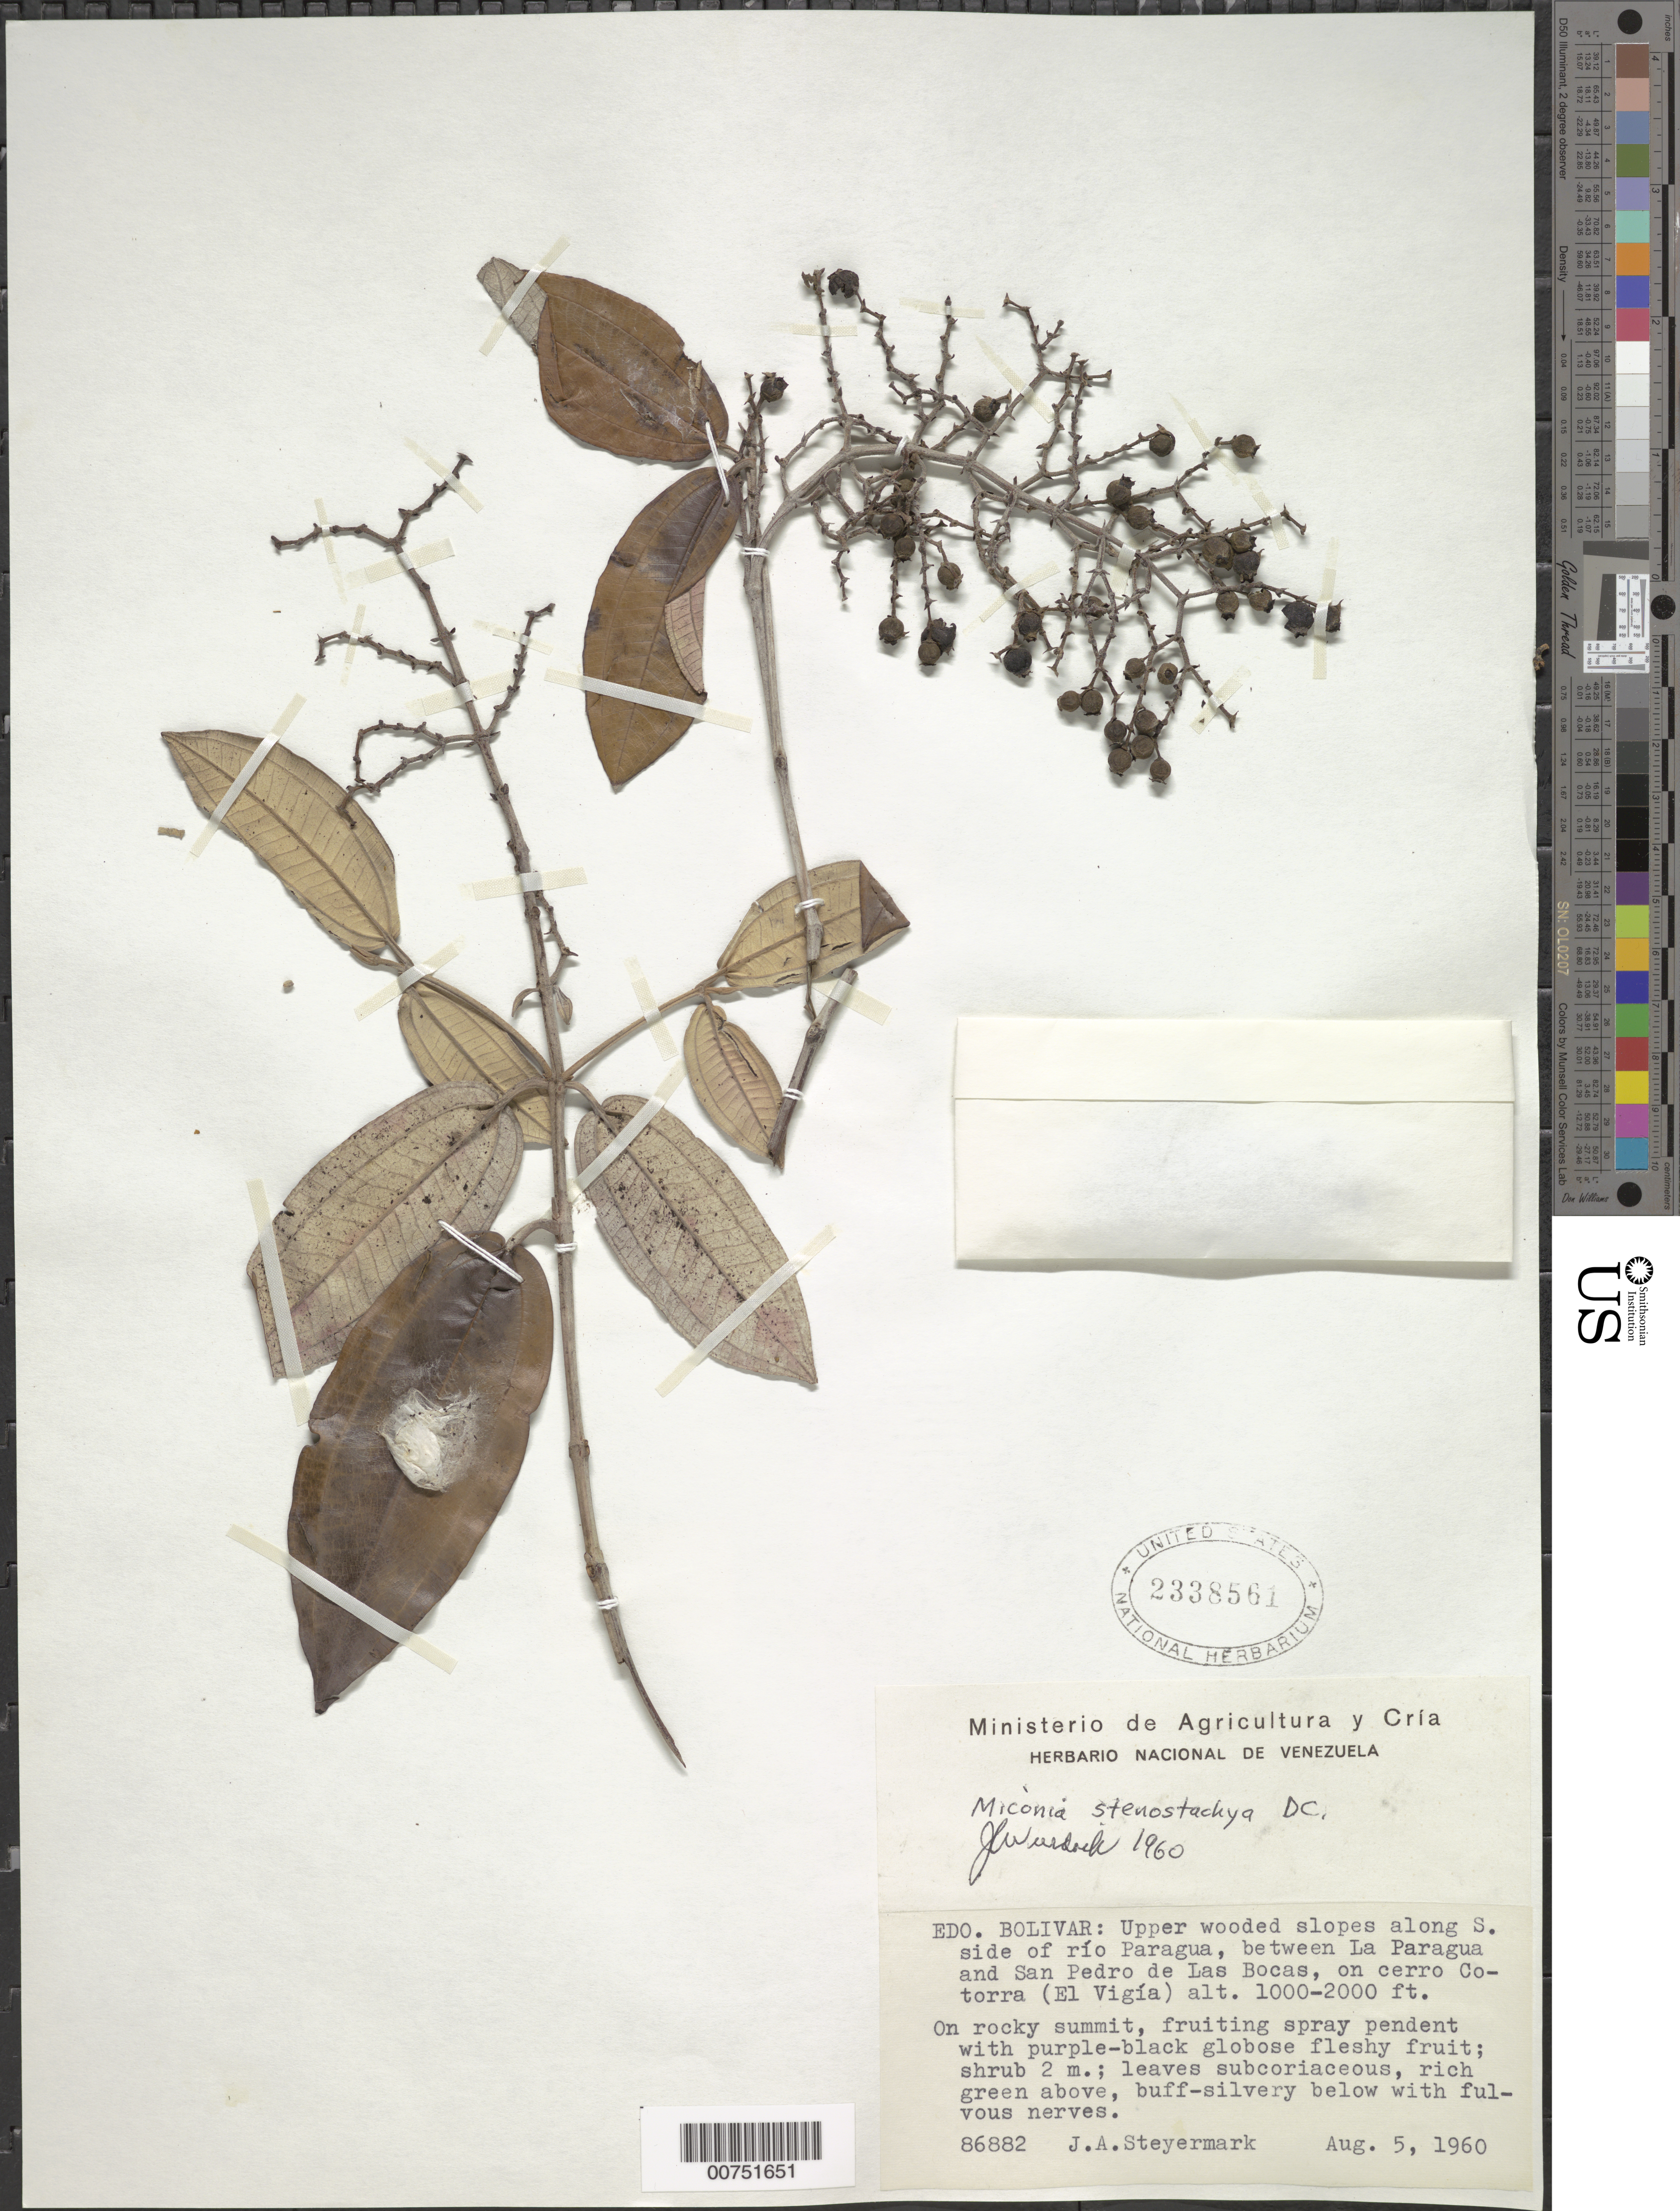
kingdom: Plantae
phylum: Tracheophyta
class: Magnoliopsida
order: Myrtales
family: Melastomataceae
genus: Miconia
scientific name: Miconia stenostachya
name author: DC.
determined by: Wurdack, John J., (US), US (UNITED STATES)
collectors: J. Steyermark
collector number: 86882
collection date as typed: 5-Aug-60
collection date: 1960-08-05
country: Venezuela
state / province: Bolívar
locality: Río Paragua, between La Paragua and San Pedro de Las Bocas, on Cerro Cotorra (El Vigía)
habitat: Upper wooded slopes; on rocky summit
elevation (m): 305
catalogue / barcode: US 2338561